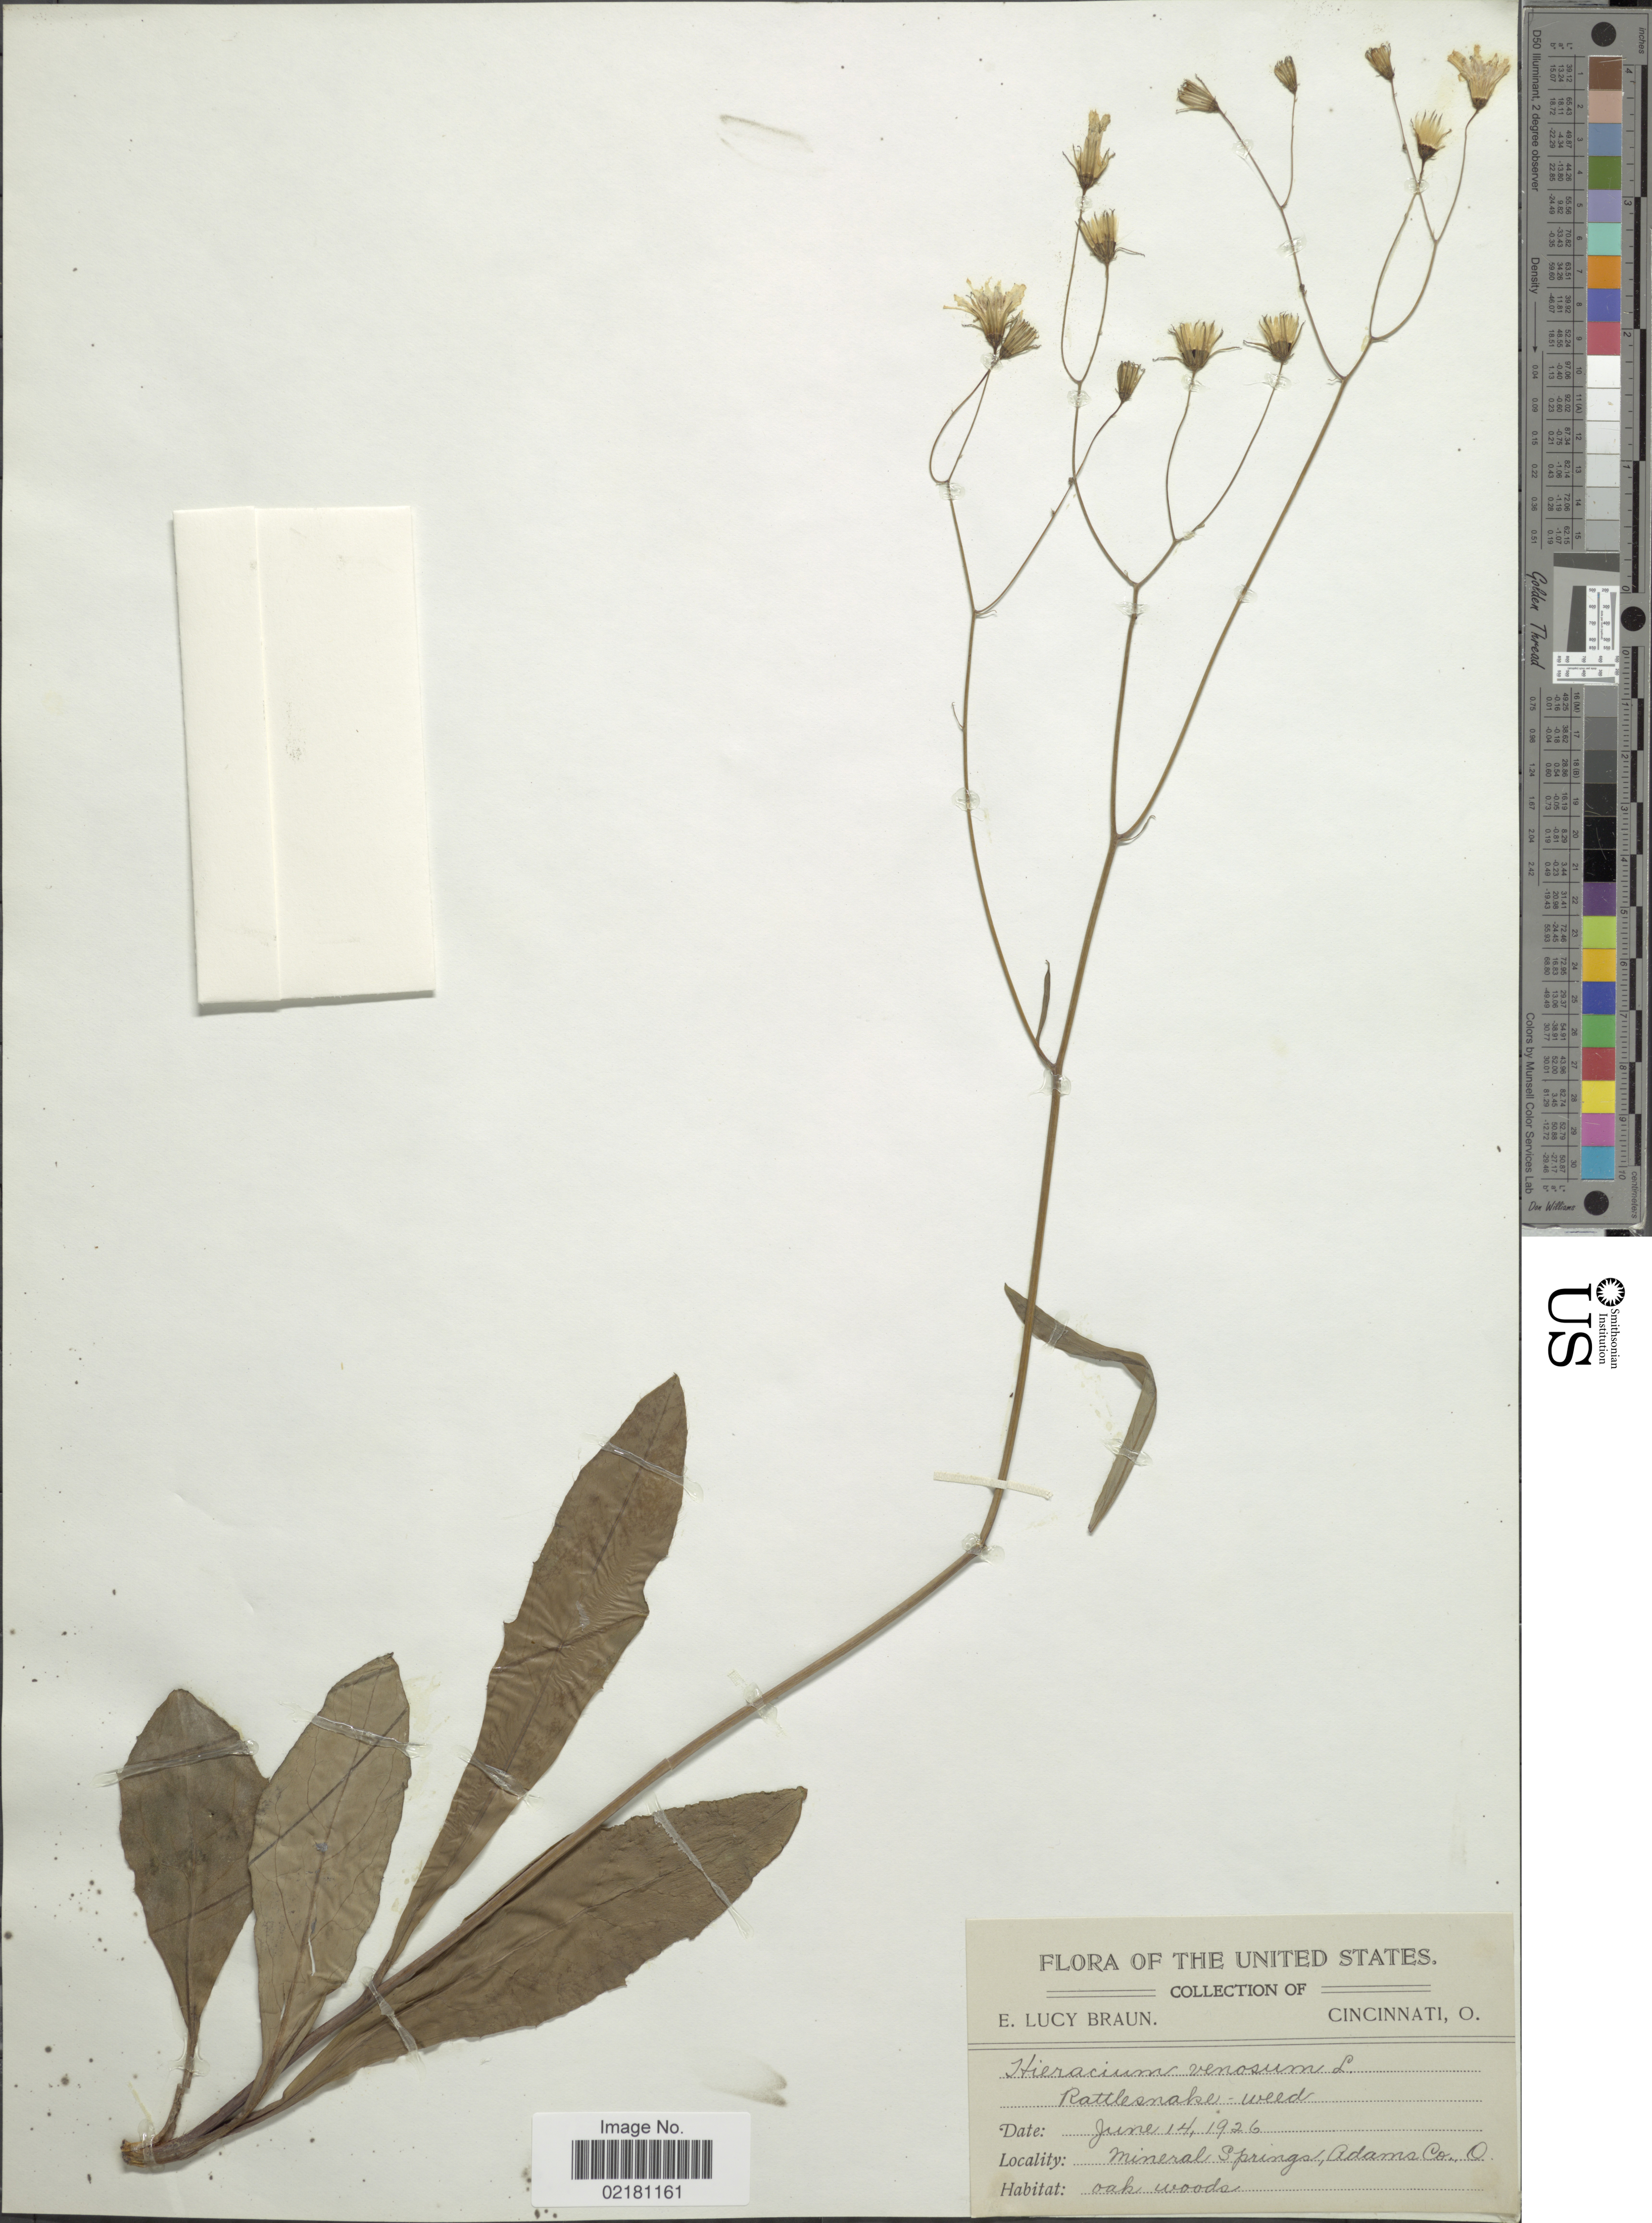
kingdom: Plantae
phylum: Tracheophyta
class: Magnoliopsida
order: Asterales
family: Asteraceae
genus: Hieracium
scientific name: Hieracium venosum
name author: L.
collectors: E. L. Braun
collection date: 1926-06-14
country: United States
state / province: Ohio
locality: Mineral Springs, Adams Co. O.